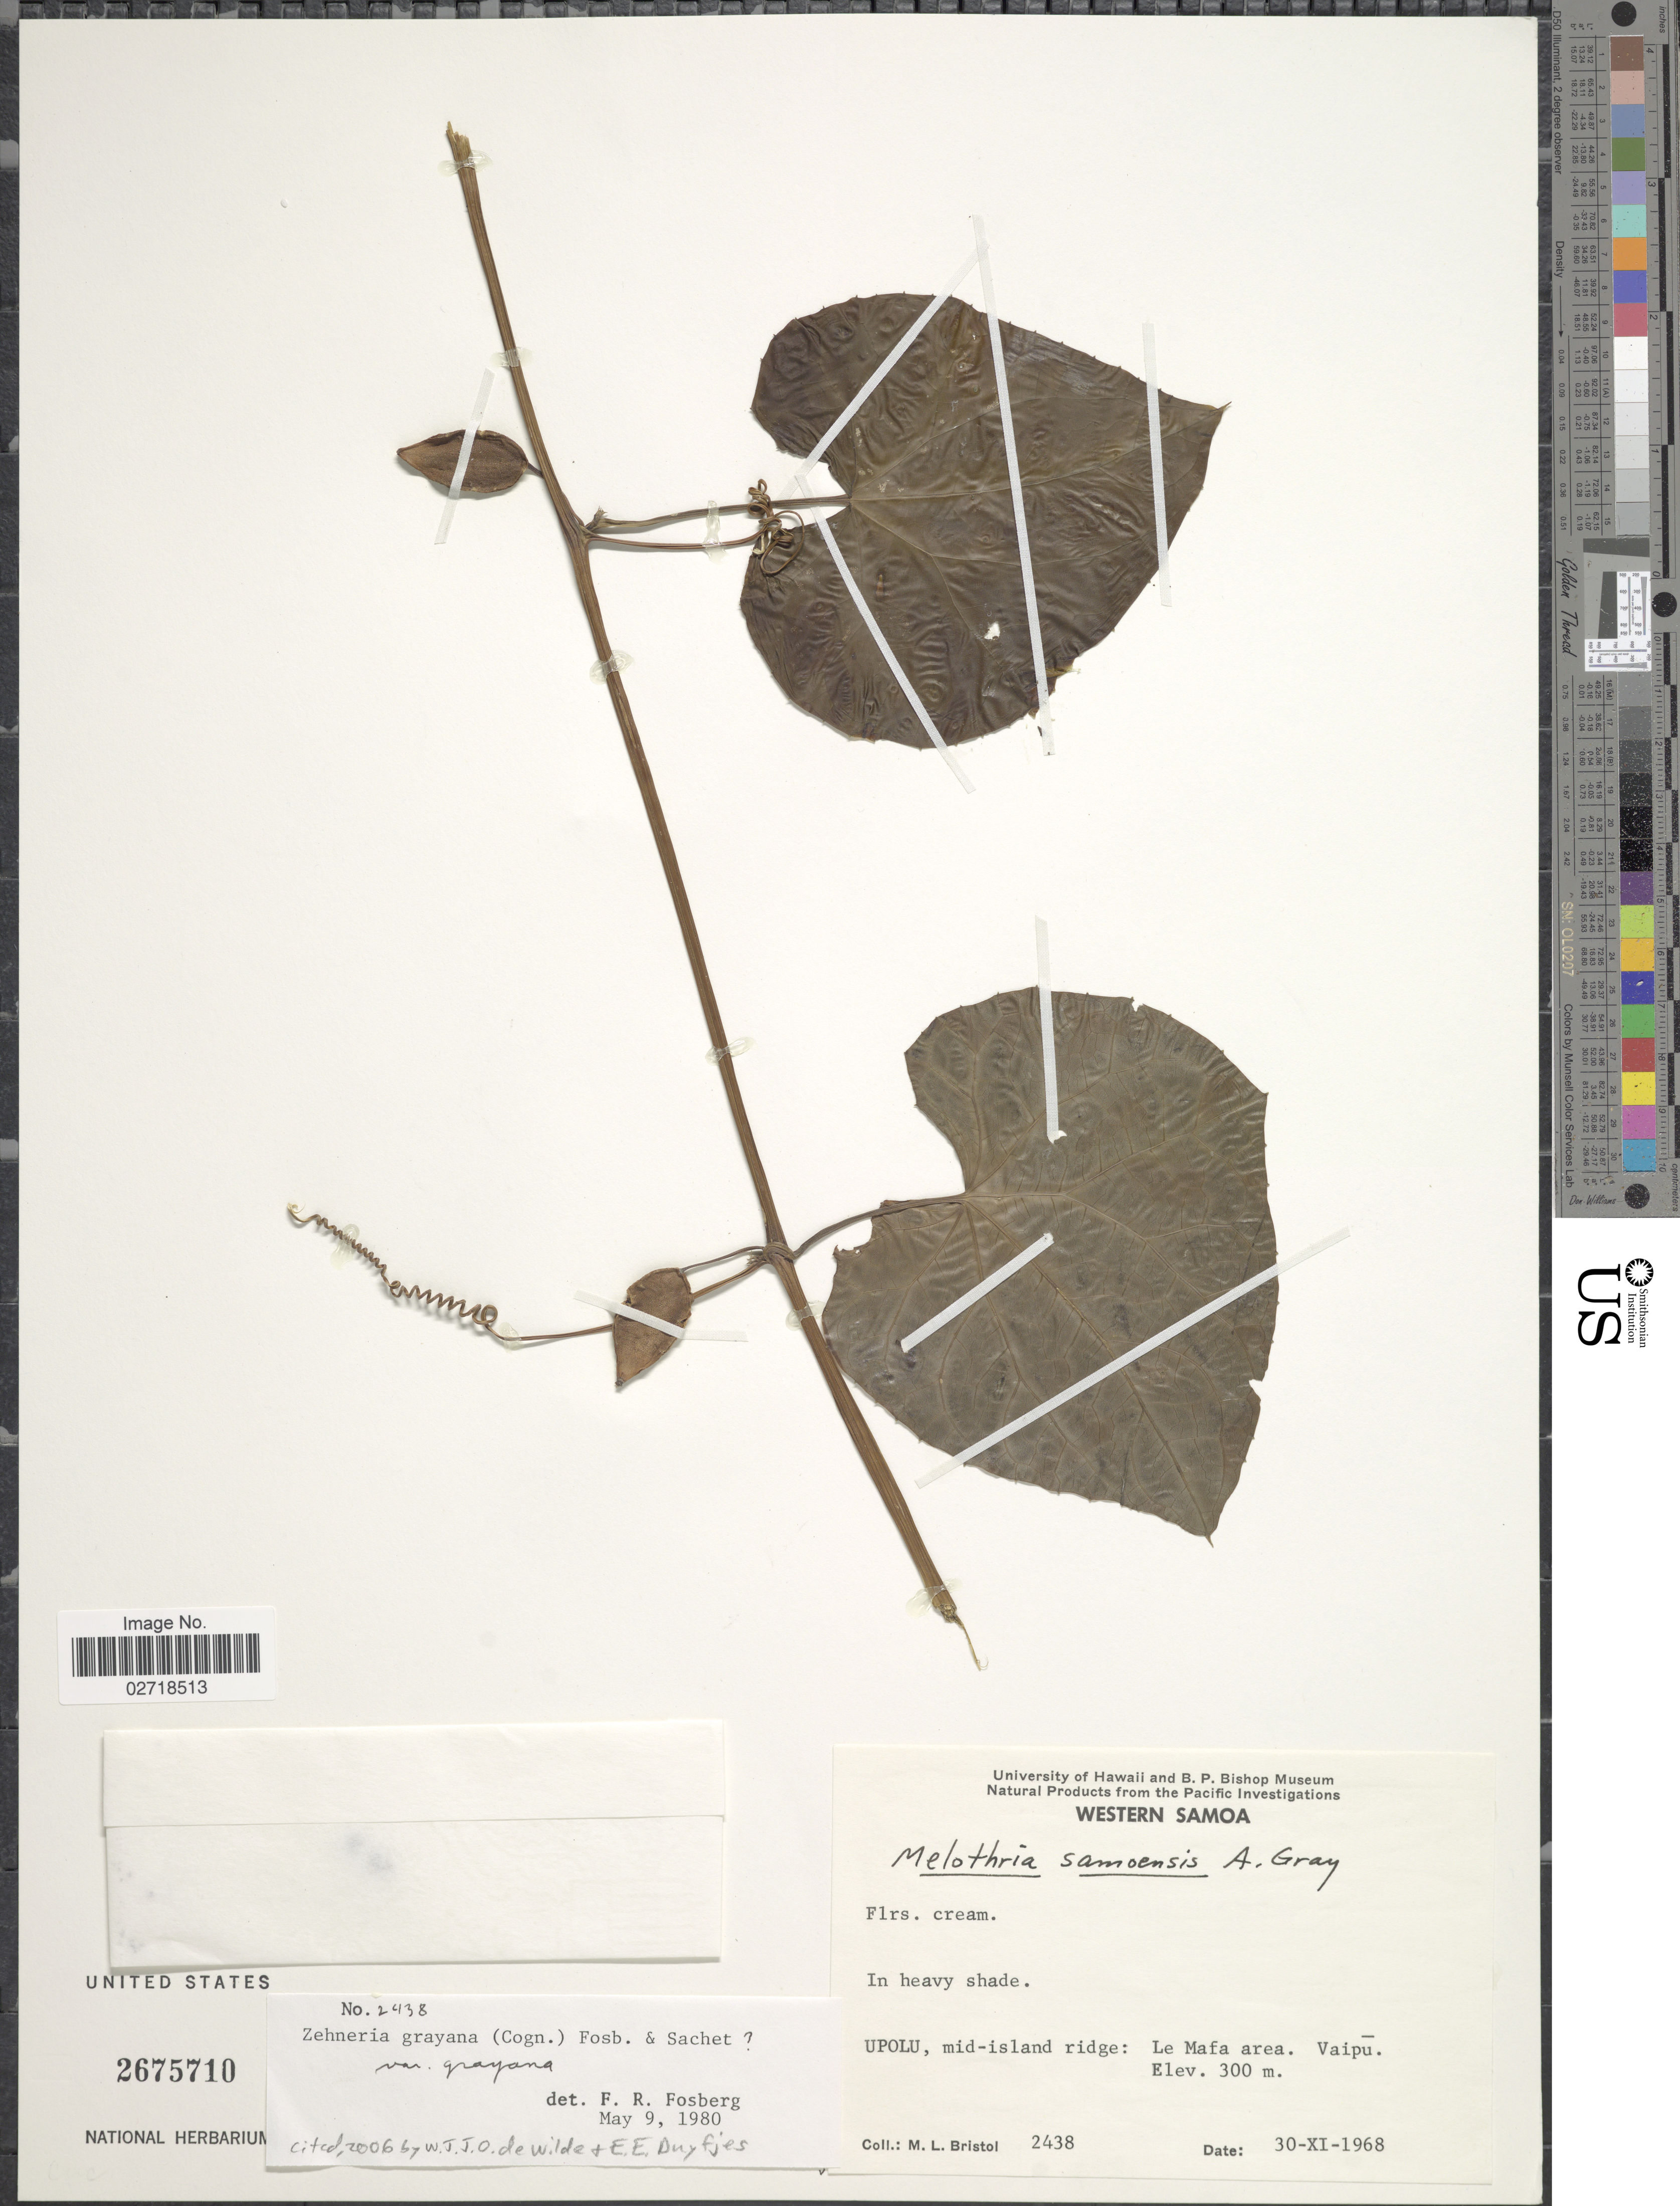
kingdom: Plantae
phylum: Tracheophyta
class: Magnoliopsida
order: Cucurbitales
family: Cucurbitaceae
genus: Zehneria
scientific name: Zehneria grayana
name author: (Cogn.) Fosberg & Sachet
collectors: M. L. Bristol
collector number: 2438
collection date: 1968-11-30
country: Samoa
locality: Upolu, mid-island ridge: Le Mafa area, Vaipu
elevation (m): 300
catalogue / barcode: US 2675710